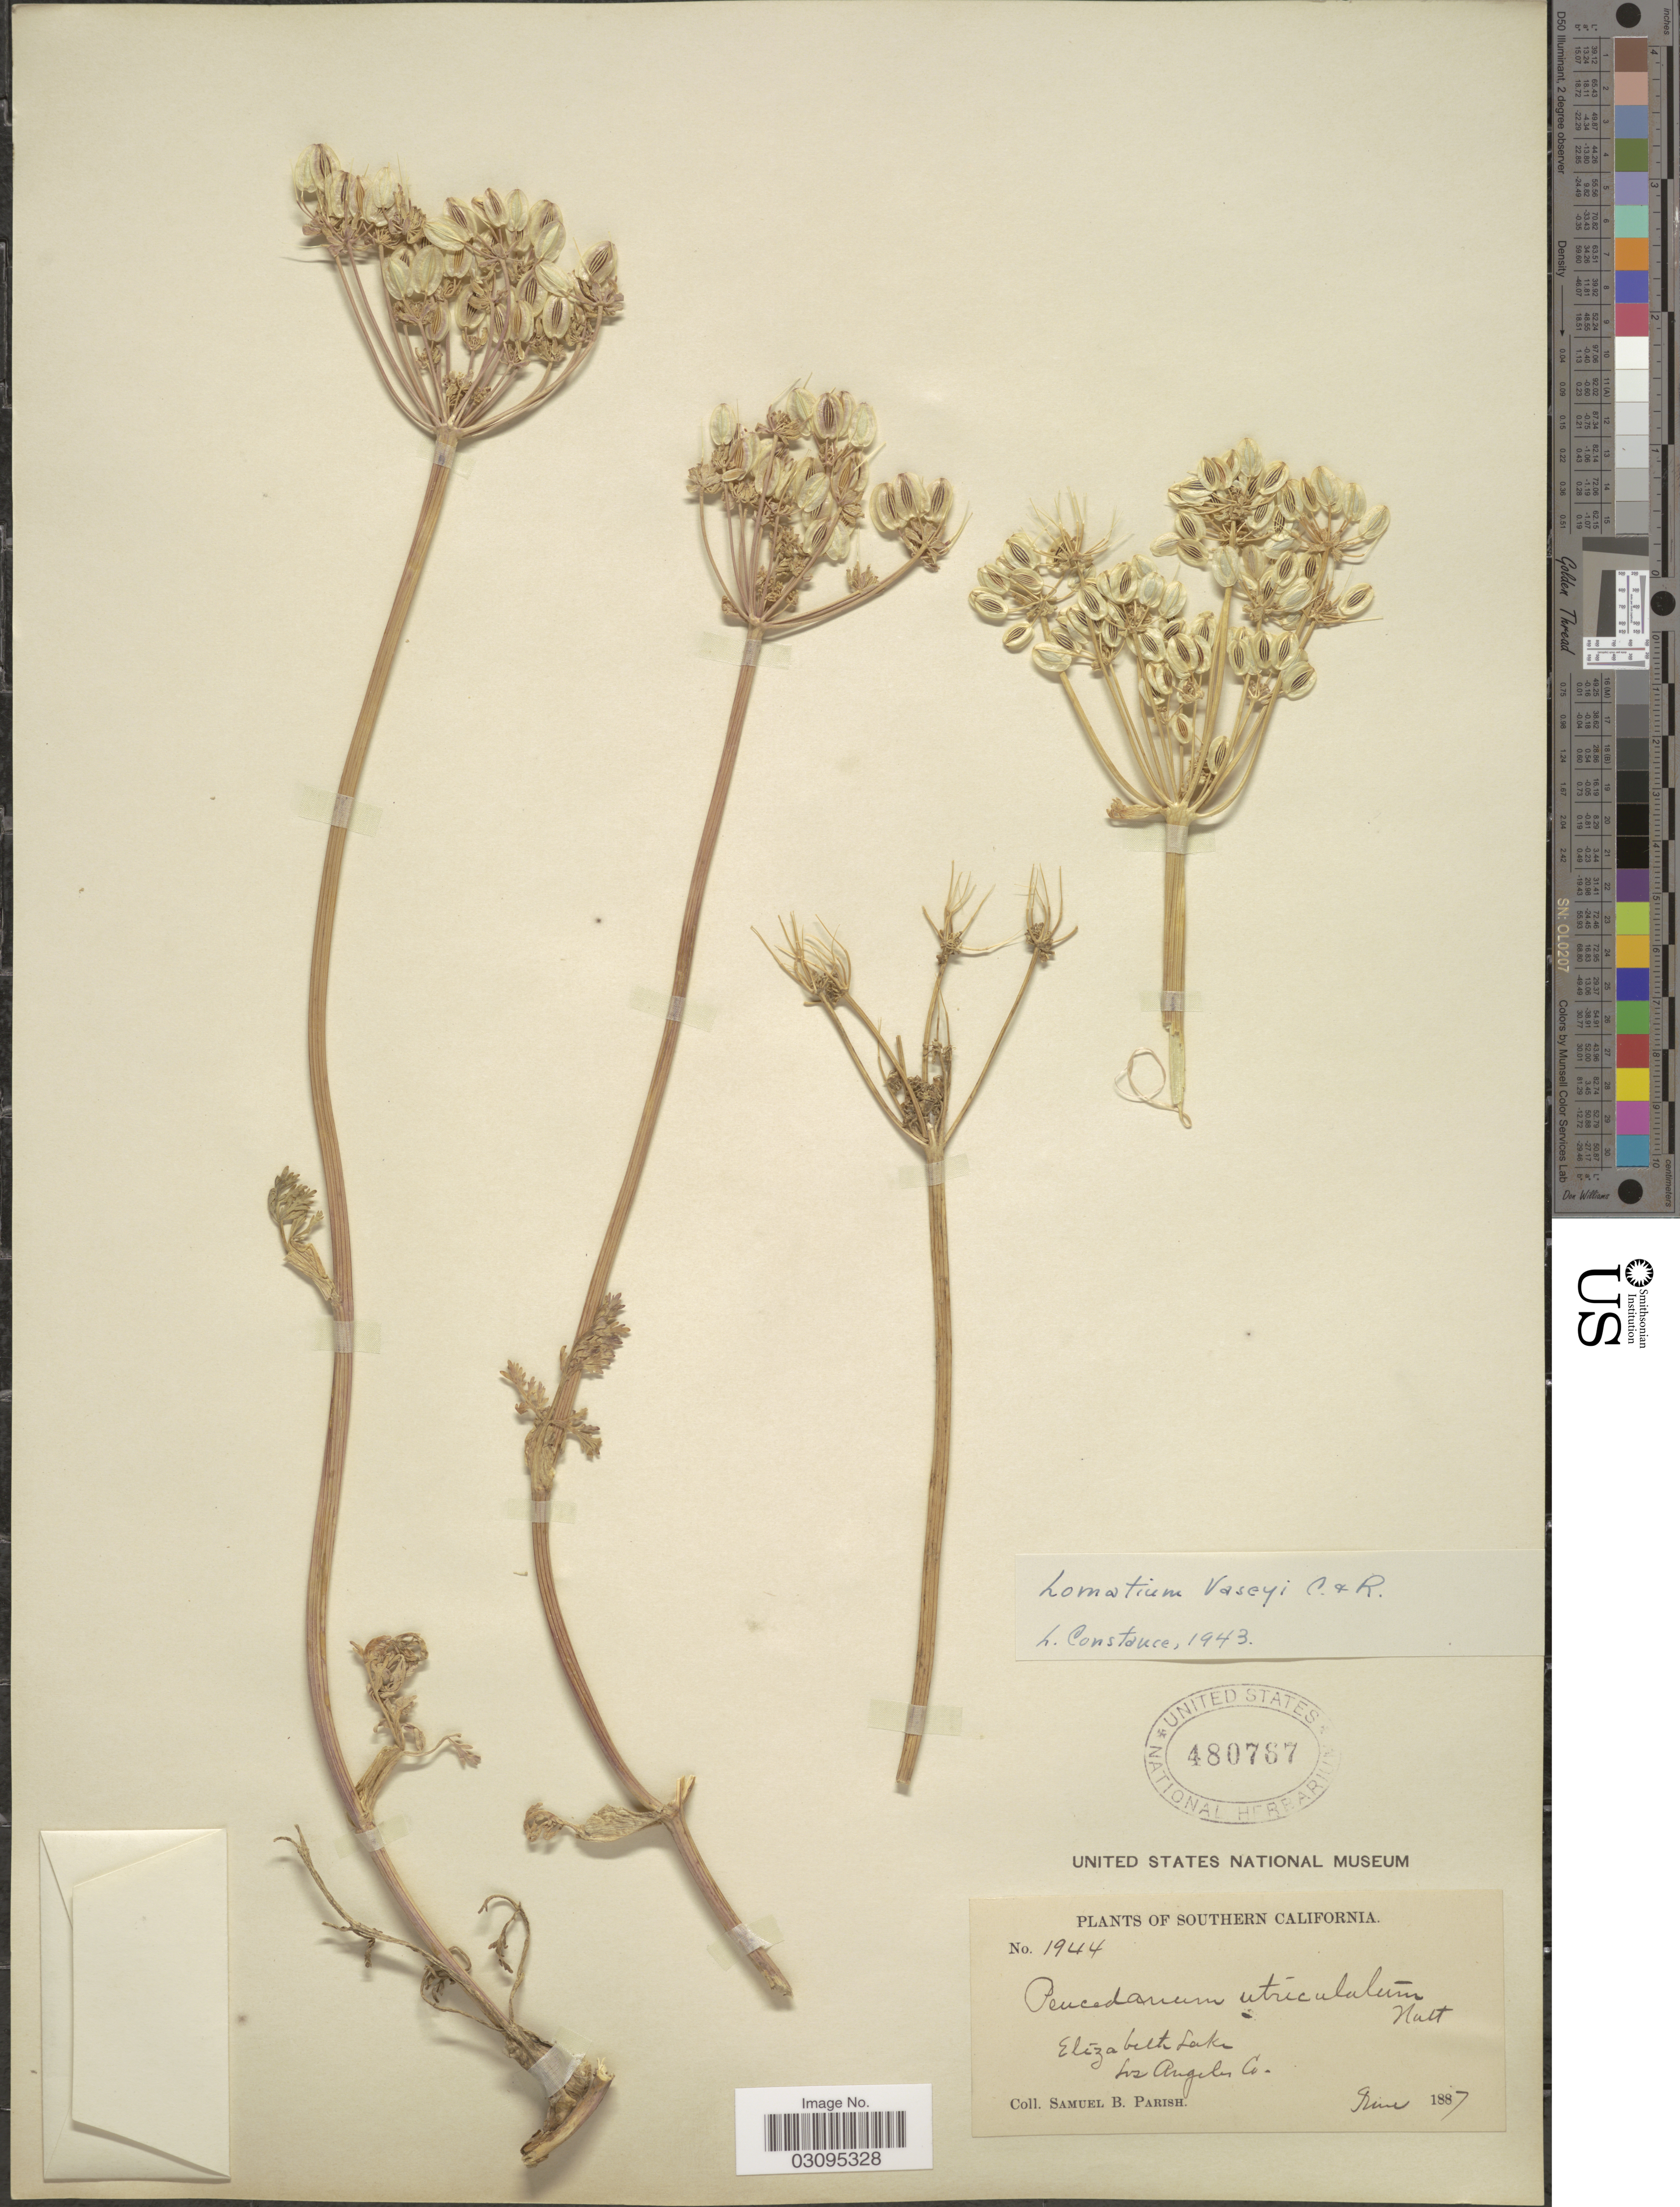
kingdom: Plantae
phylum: Tracheophyta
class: Magnoliopsida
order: Apiales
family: Apiaceae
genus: Lomatium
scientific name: Lomatium vaseyi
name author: (J.M. Coult. & Rose) J.M. Coult. & Rose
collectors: S. B. Parish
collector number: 1944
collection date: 1887-06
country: United States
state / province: California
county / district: Los Angeles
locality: Southern California, Elizabeth Lake, Los Angeles Co.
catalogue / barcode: US 480767